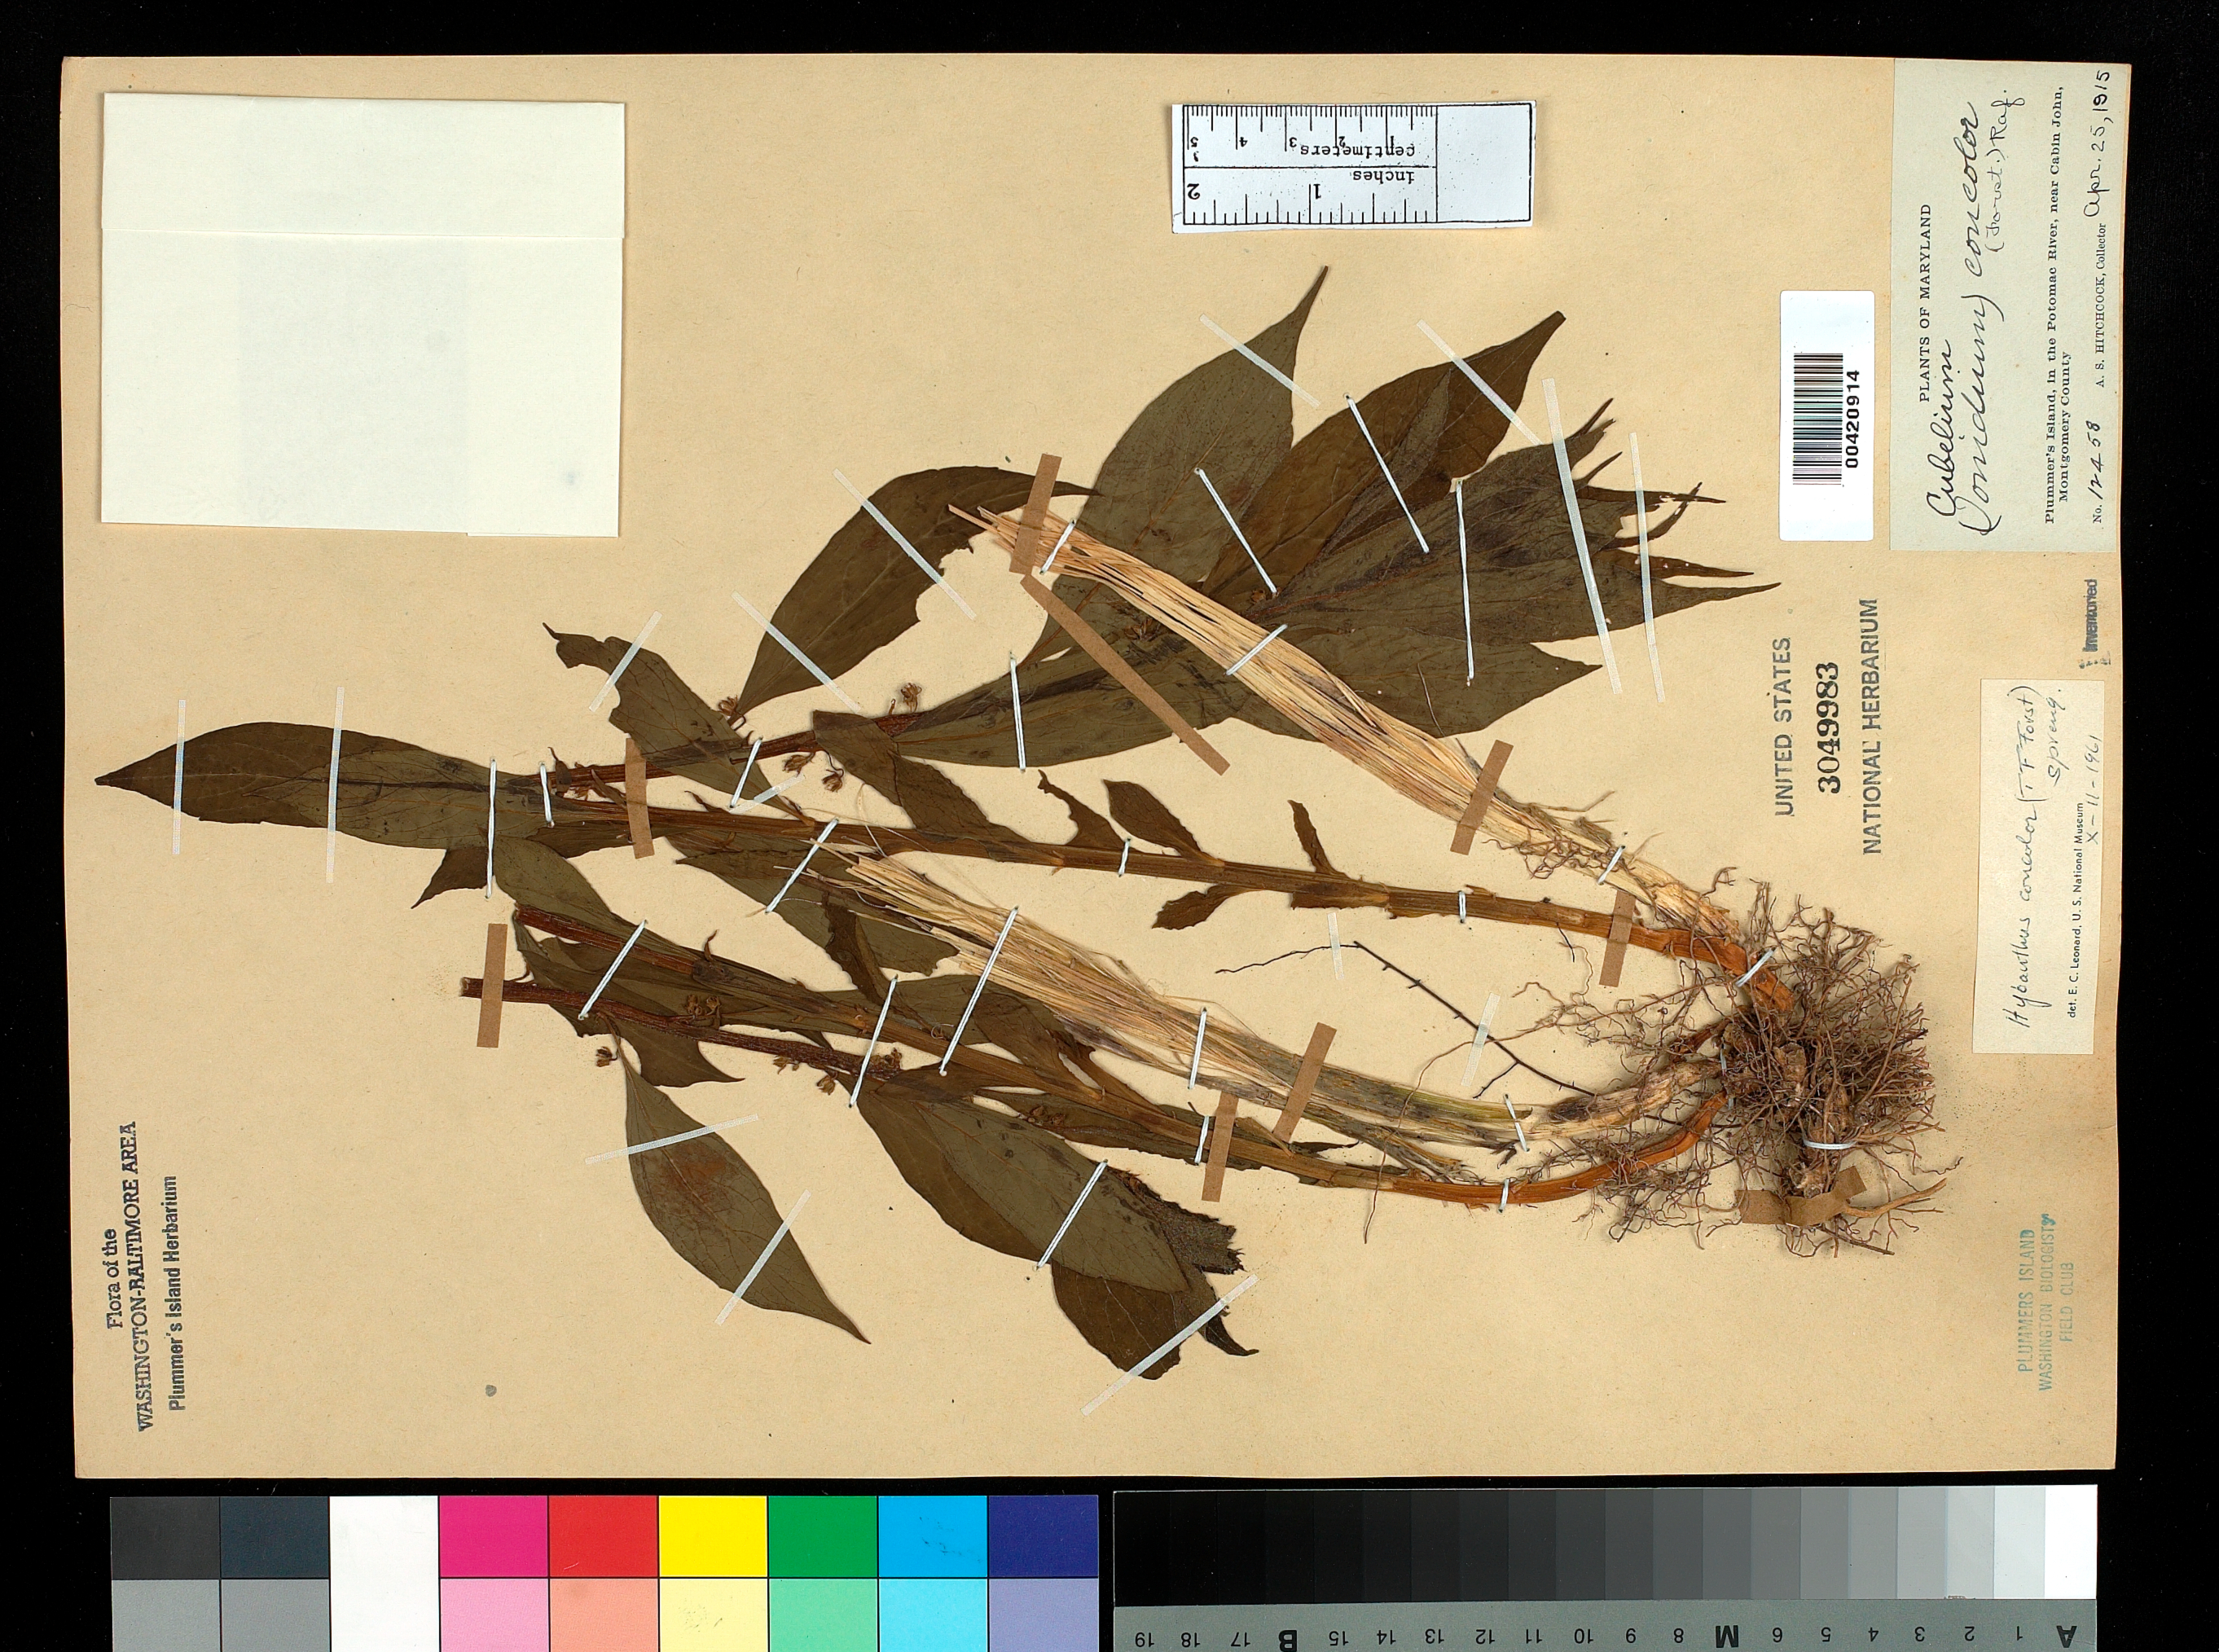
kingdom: Plantae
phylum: Tracheophyta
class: Magnoliopsida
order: Malpighiales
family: Violaceae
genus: Cubelium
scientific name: Cubelium concolor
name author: (T.F. Forst.) Raf. ex Britton & A. Br.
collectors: A. S. Hitchcock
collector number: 12458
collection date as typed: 25 Apr 1915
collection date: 1915-04-25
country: United States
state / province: Maryland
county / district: Montgomery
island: Plummers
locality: Plummer's Island C. & O. Canal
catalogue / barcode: US 3049983